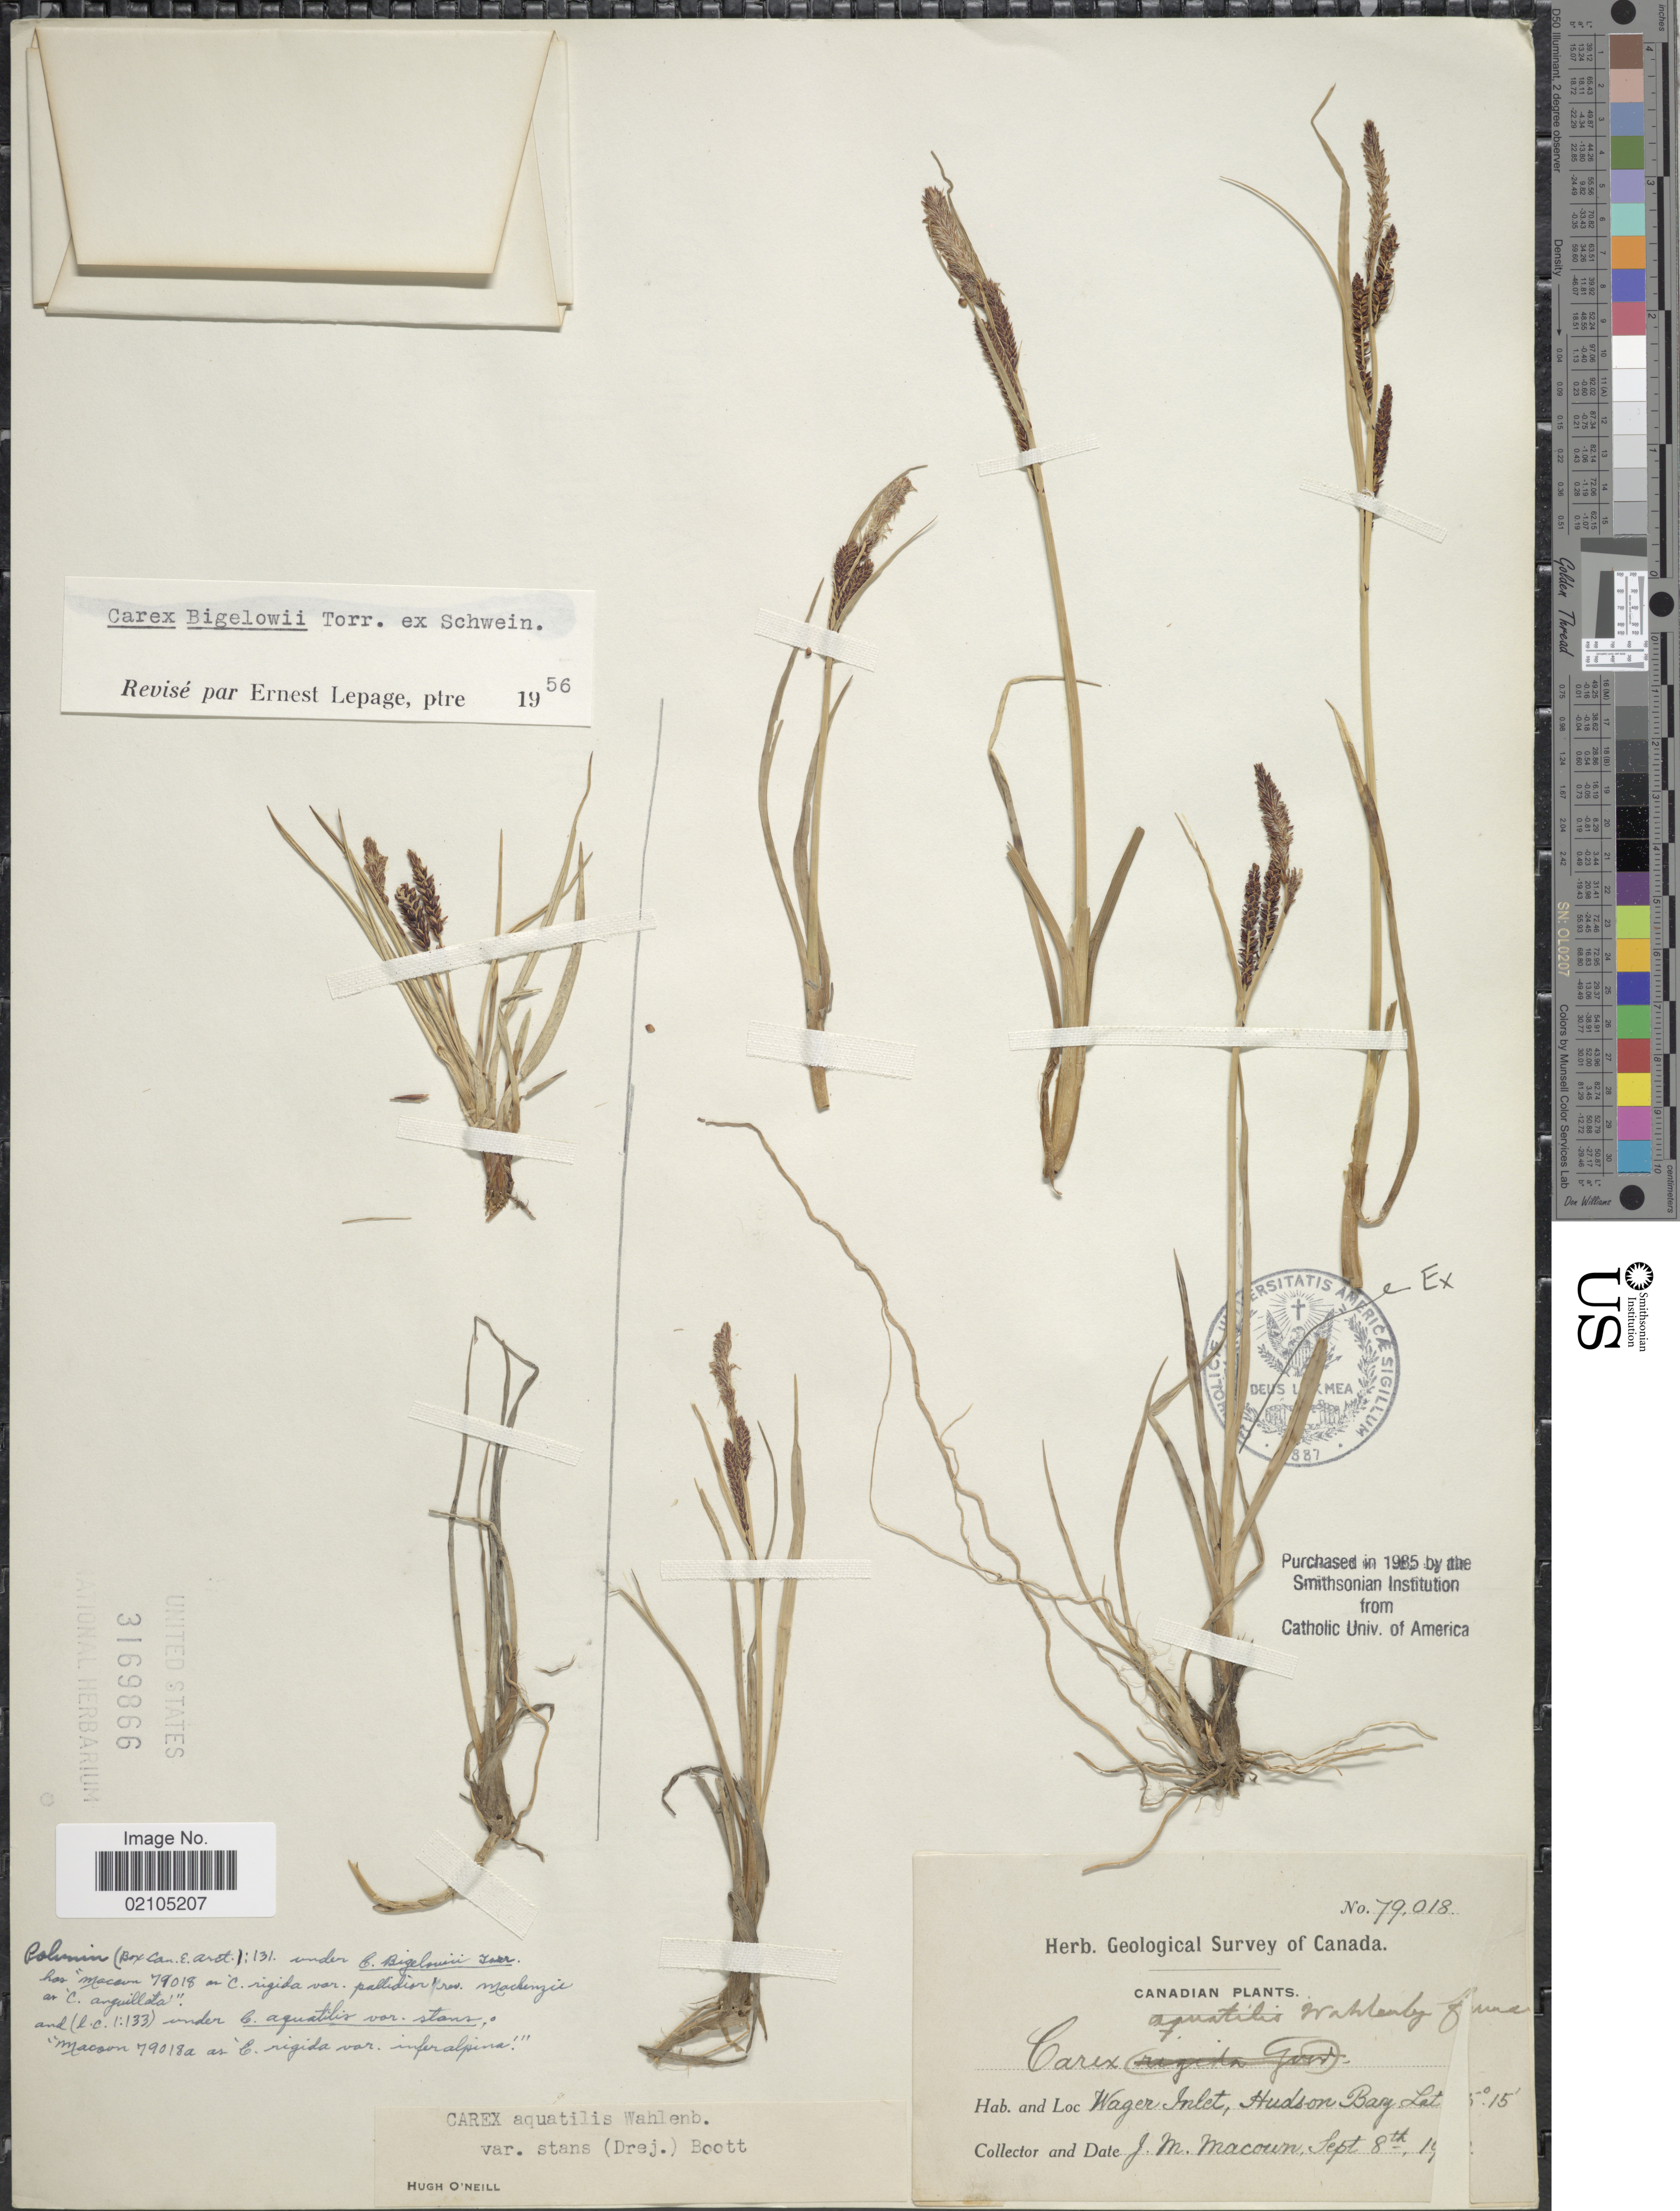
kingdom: Plantae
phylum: Tracheophyta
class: Liliopsida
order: Poales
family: Cyperaceae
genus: Carex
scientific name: Carex bigelowii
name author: Torr. ex Schwein.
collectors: J. M. Macoun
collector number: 79018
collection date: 1932-09-08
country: Canada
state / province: Nunavut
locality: Wager Inlet, Hudson Bay.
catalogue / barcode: US 3169866